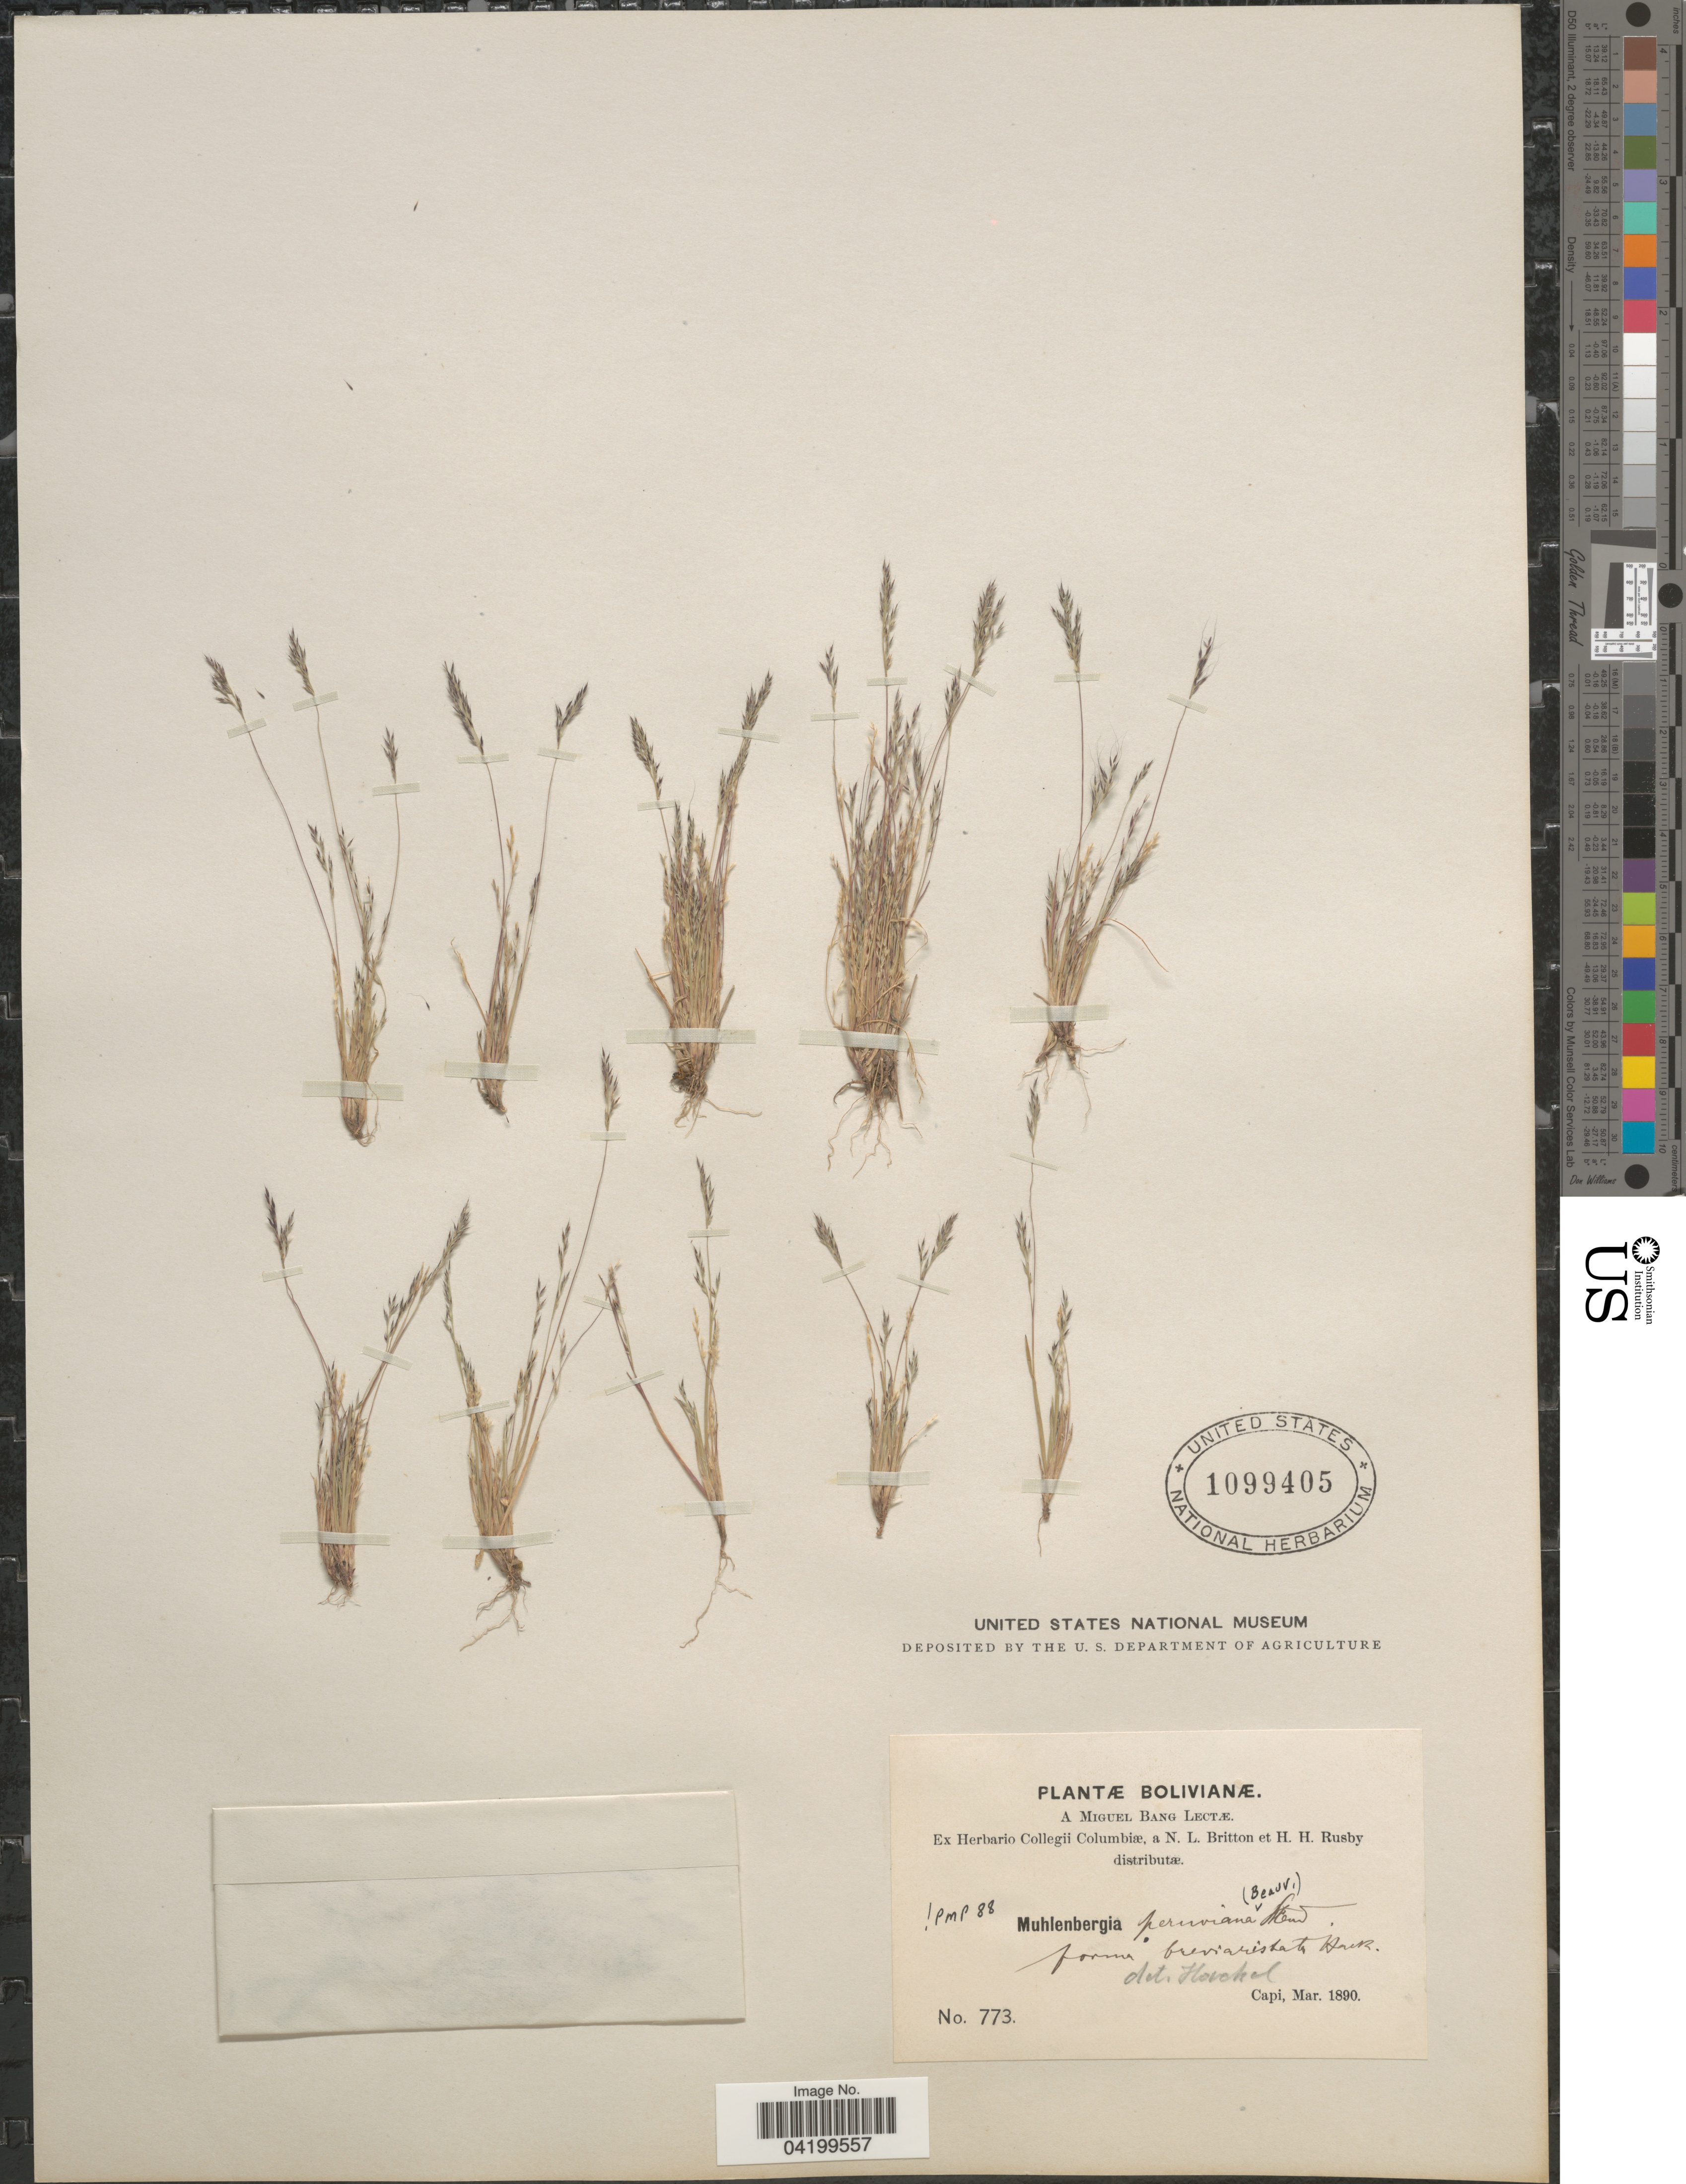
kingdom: Plantae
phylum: Tracheophyta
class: Liliopsida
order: Poales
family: Poaceae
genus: Muhlenbergia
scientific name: Muhlenbergia peruviana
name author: (P. Beauv.) Steud.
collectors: M. Bang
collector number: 773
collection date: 1890-03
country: Bolivia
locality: Capi.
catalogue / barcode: US 1099405